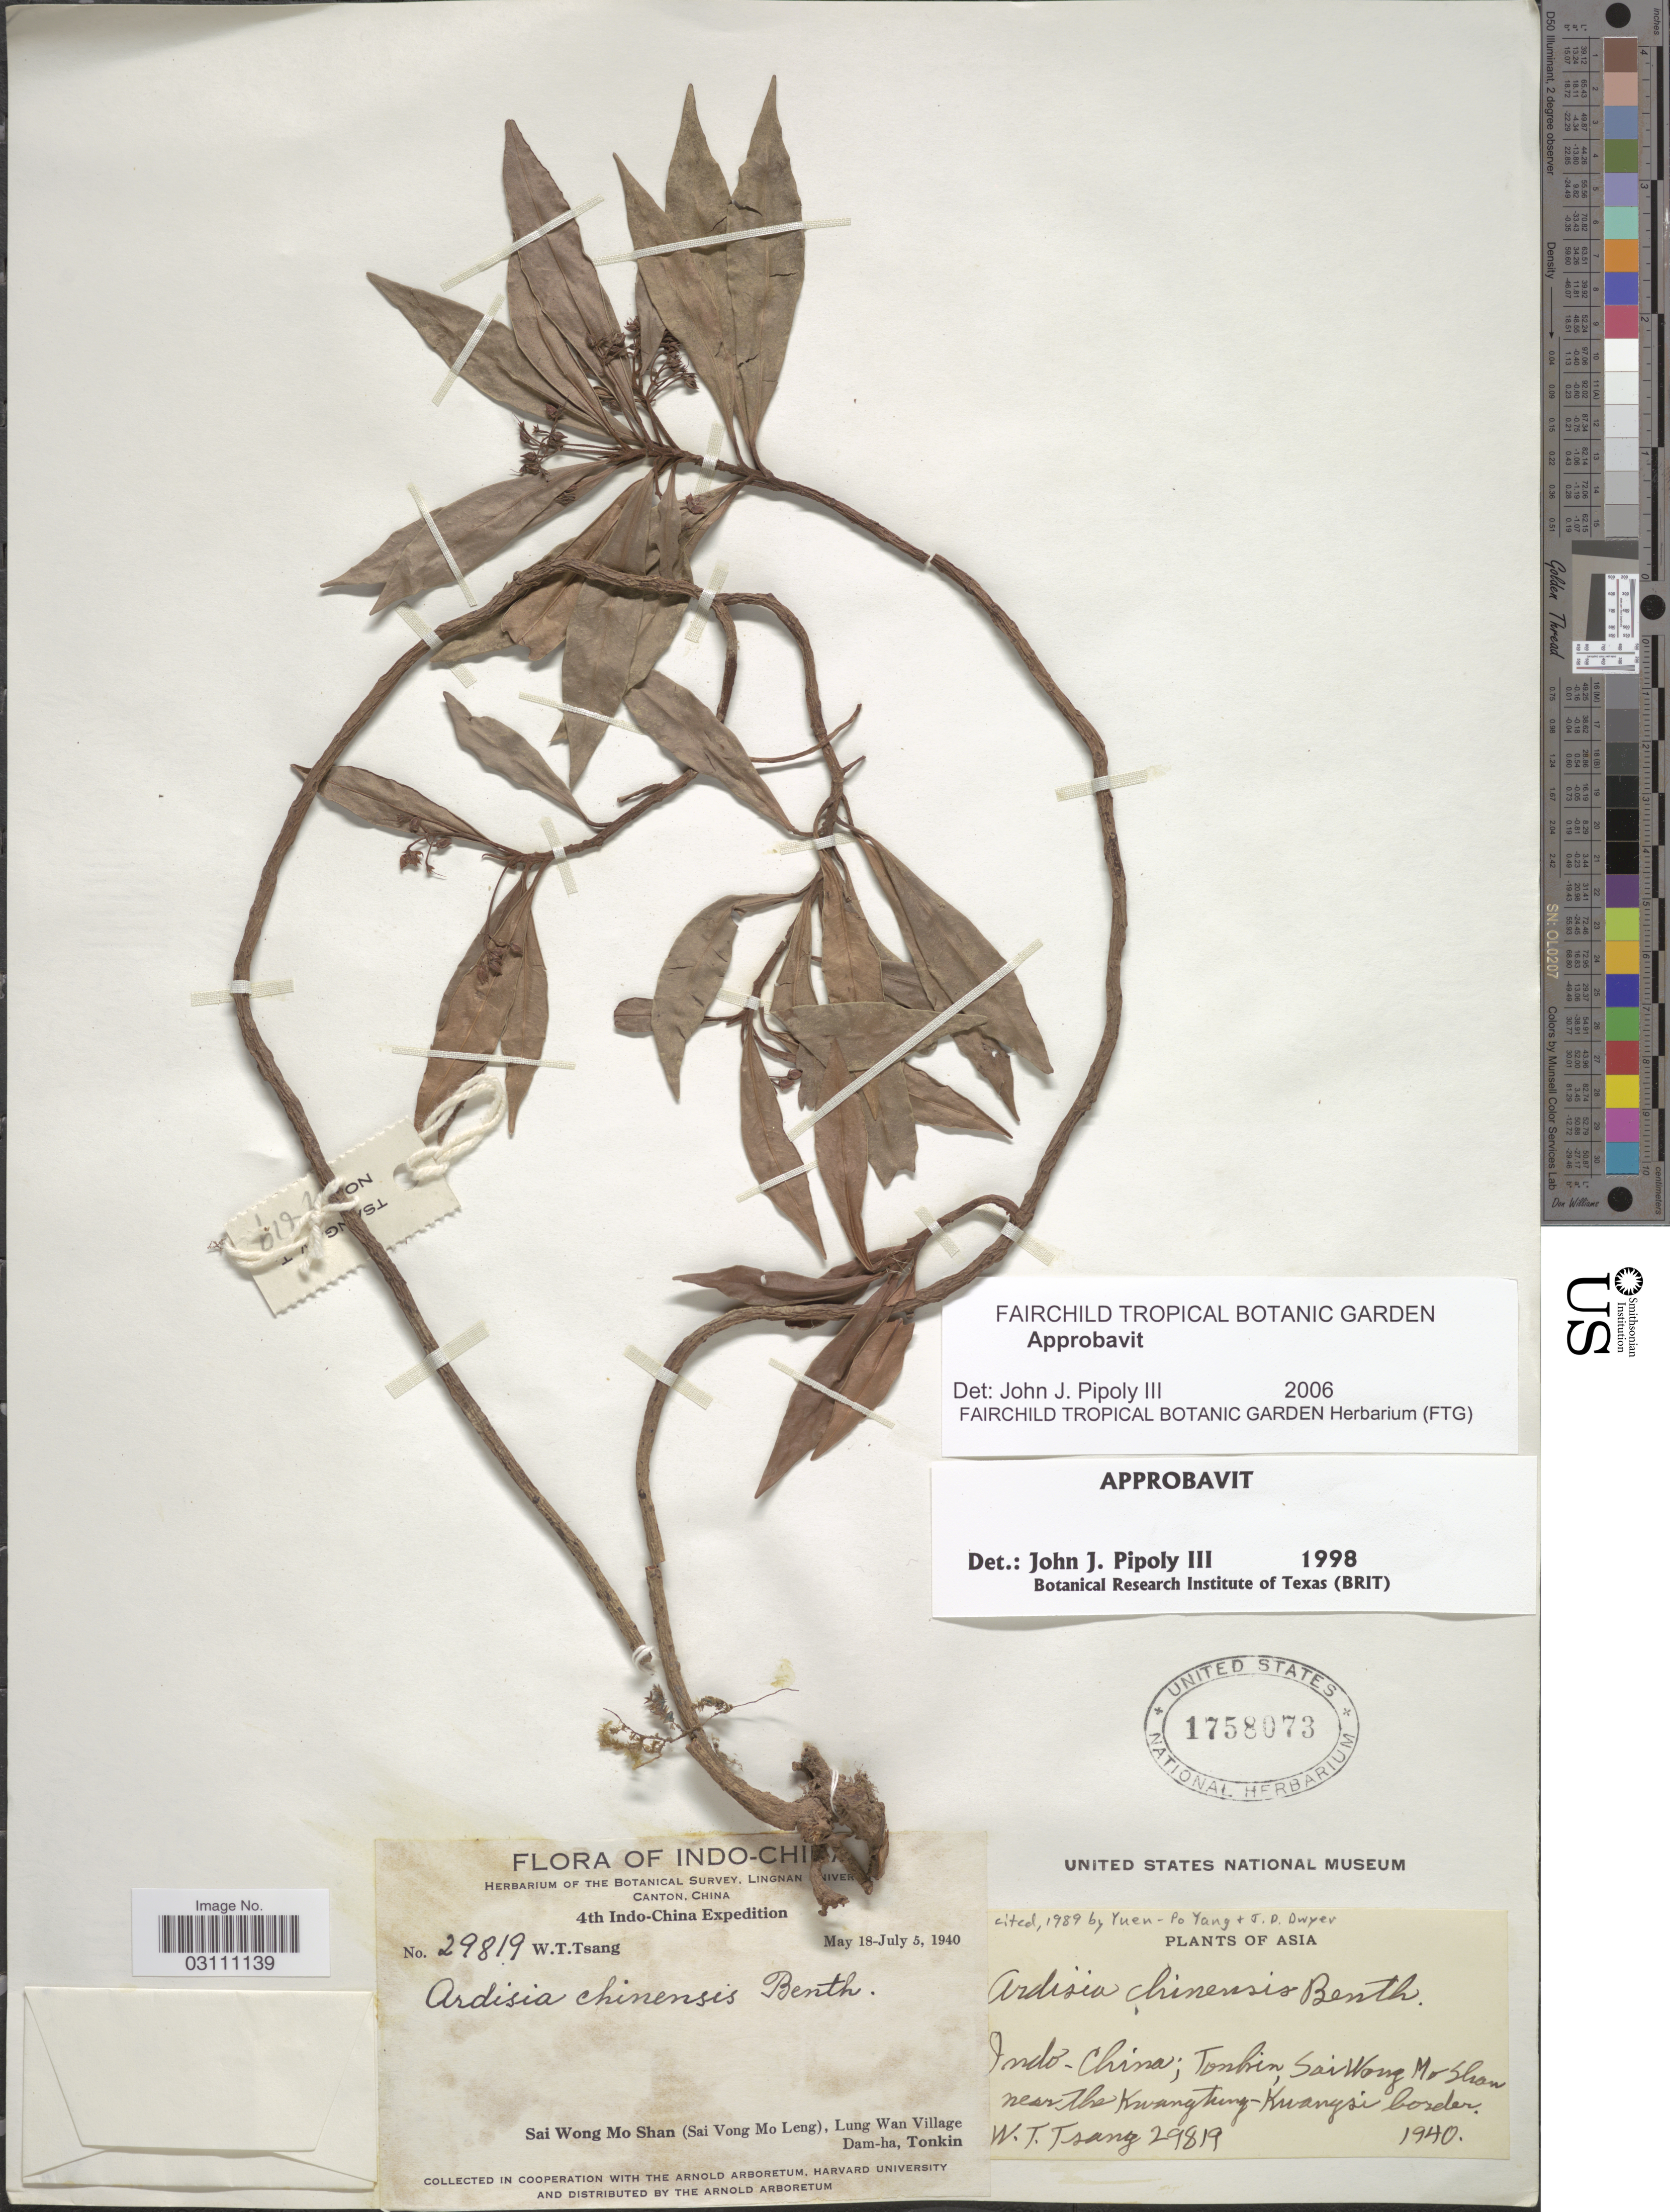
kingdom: Plantae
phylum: Tracheophyta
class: Magnoliopsida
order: Ericales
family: Primulaceae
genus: Ardisia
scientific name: Ardisia chinensis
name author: Benth.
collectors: W. T. Tsang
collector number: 29819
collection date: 1940-05-18/1940-07-05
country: Vietnam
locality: Indo-China. Sai Wong Mo Shan (Sai Vong Mo Leng), Lung Wan Village. Dam-ha, Tonkin. Tonkin, Sai Wong Mo Shan near the Kwangtung-Kwangsi border.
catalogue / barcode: US 1758073